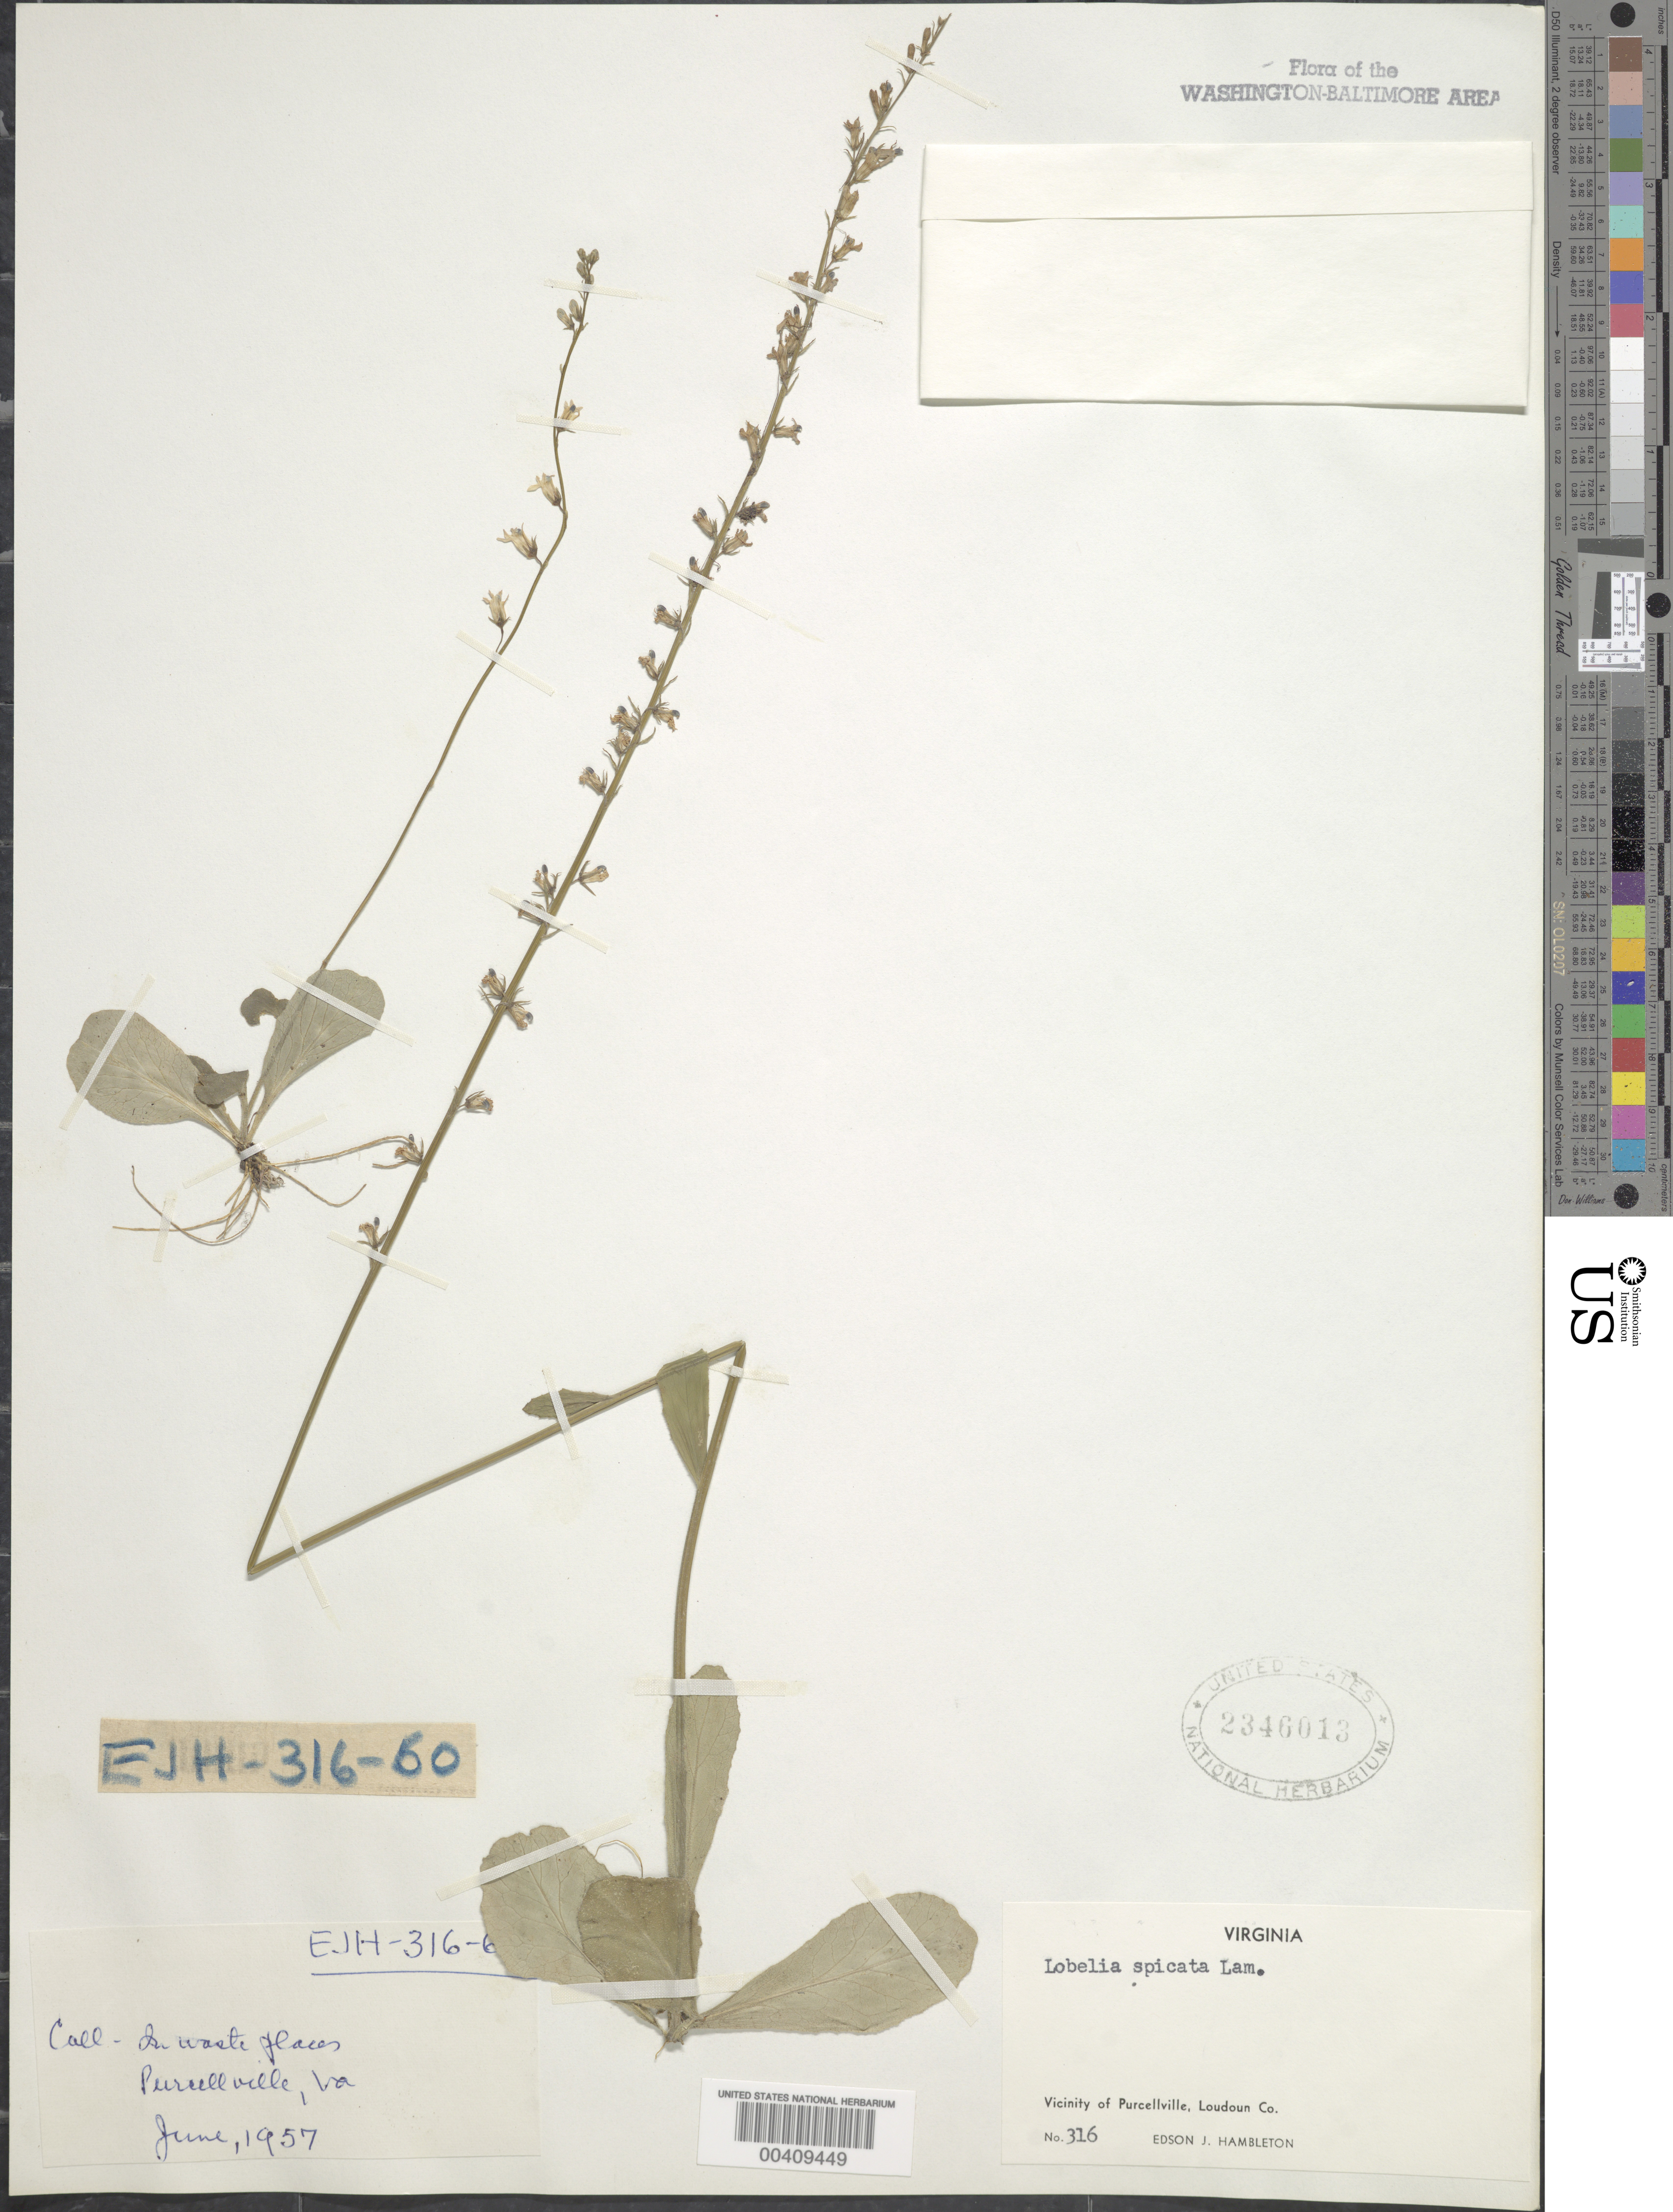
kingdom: Plantae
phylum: Tracheophyta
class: Magnoliopsida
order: Asterales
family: Campanulaceae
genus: Lobelia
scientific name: Lobelia spicata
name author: Lam.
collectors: E. Hambleton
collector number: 316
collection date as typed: Jun 1957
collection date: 1957-06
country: United States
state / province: Virginia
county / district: Loudoun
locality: Purcellville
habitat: Waste places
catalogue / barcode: US 2346013